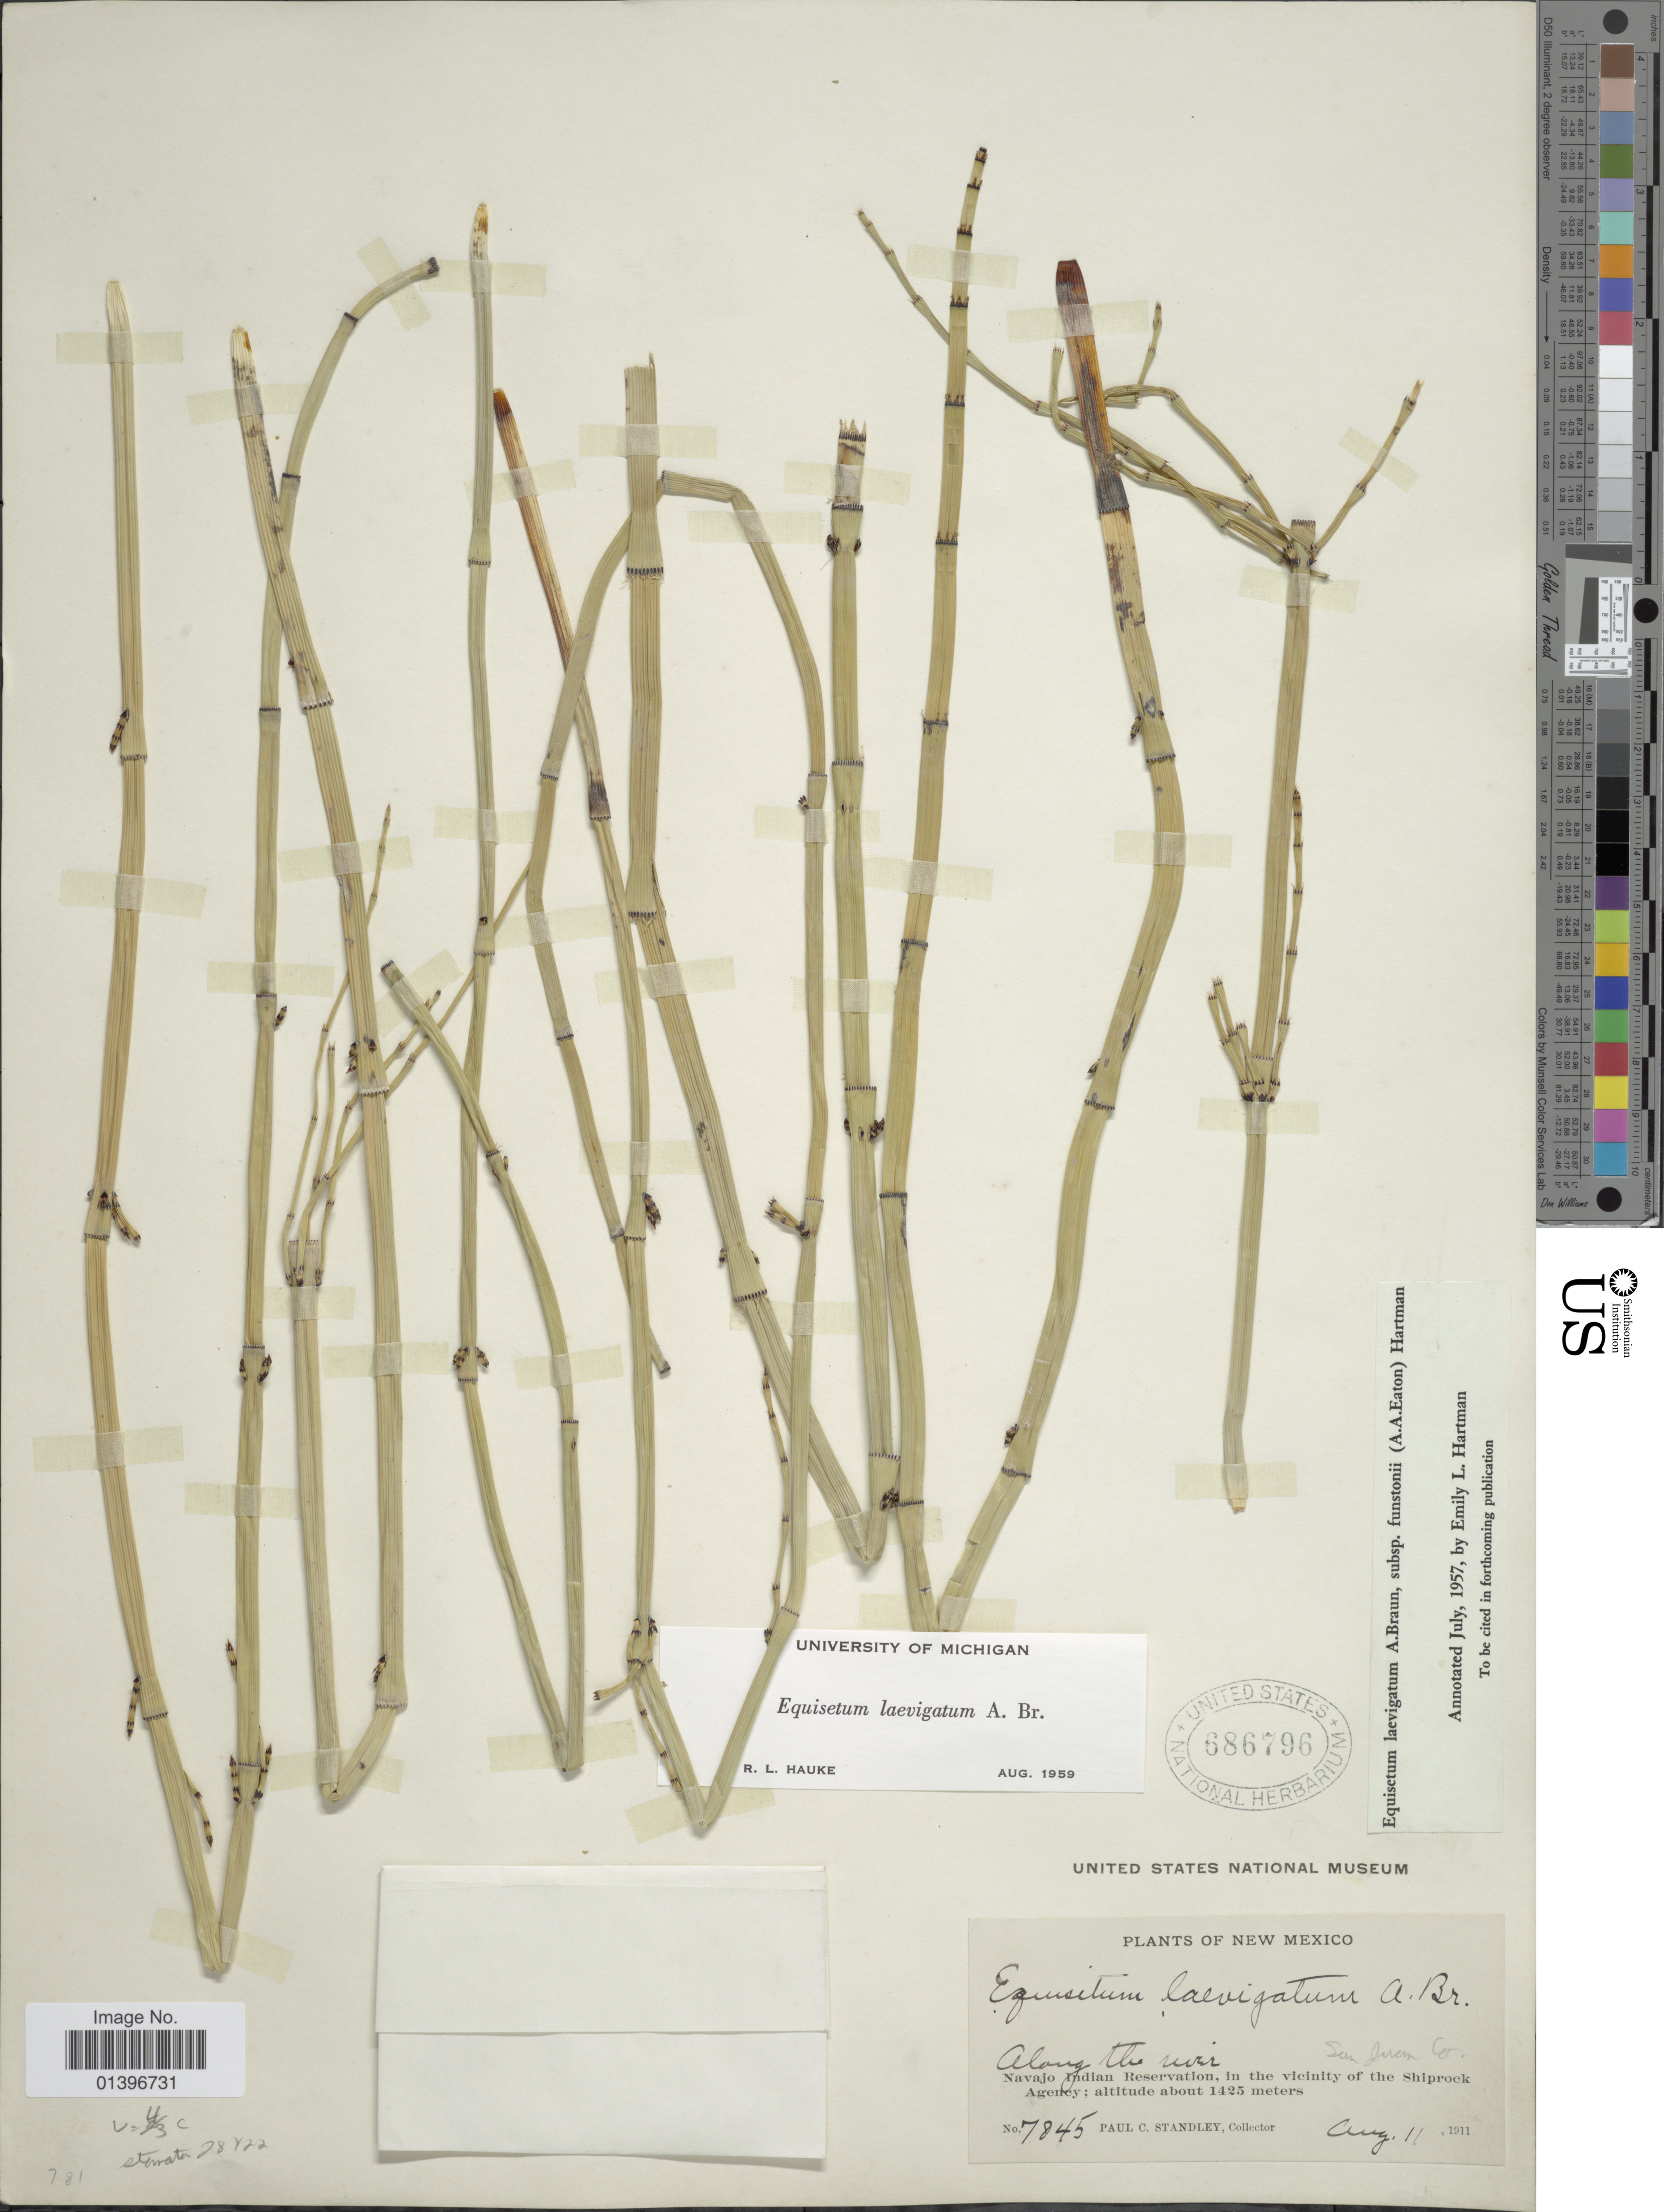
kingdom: Plantae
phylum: Tracheophyta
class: Polypodiopsida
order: Equisetales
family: Equisetaceae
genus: Equisetum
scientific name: Equisetum laevigatum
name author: A. Braun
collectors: P. C. Standley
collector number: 7845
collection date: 1911-08-11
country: United States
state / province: New Mexico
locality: Along the river Navajo Indian Reservation, in the vicinity of the Shiprock Agency, San Juan Co.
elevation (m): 1425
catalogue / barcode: US 686796